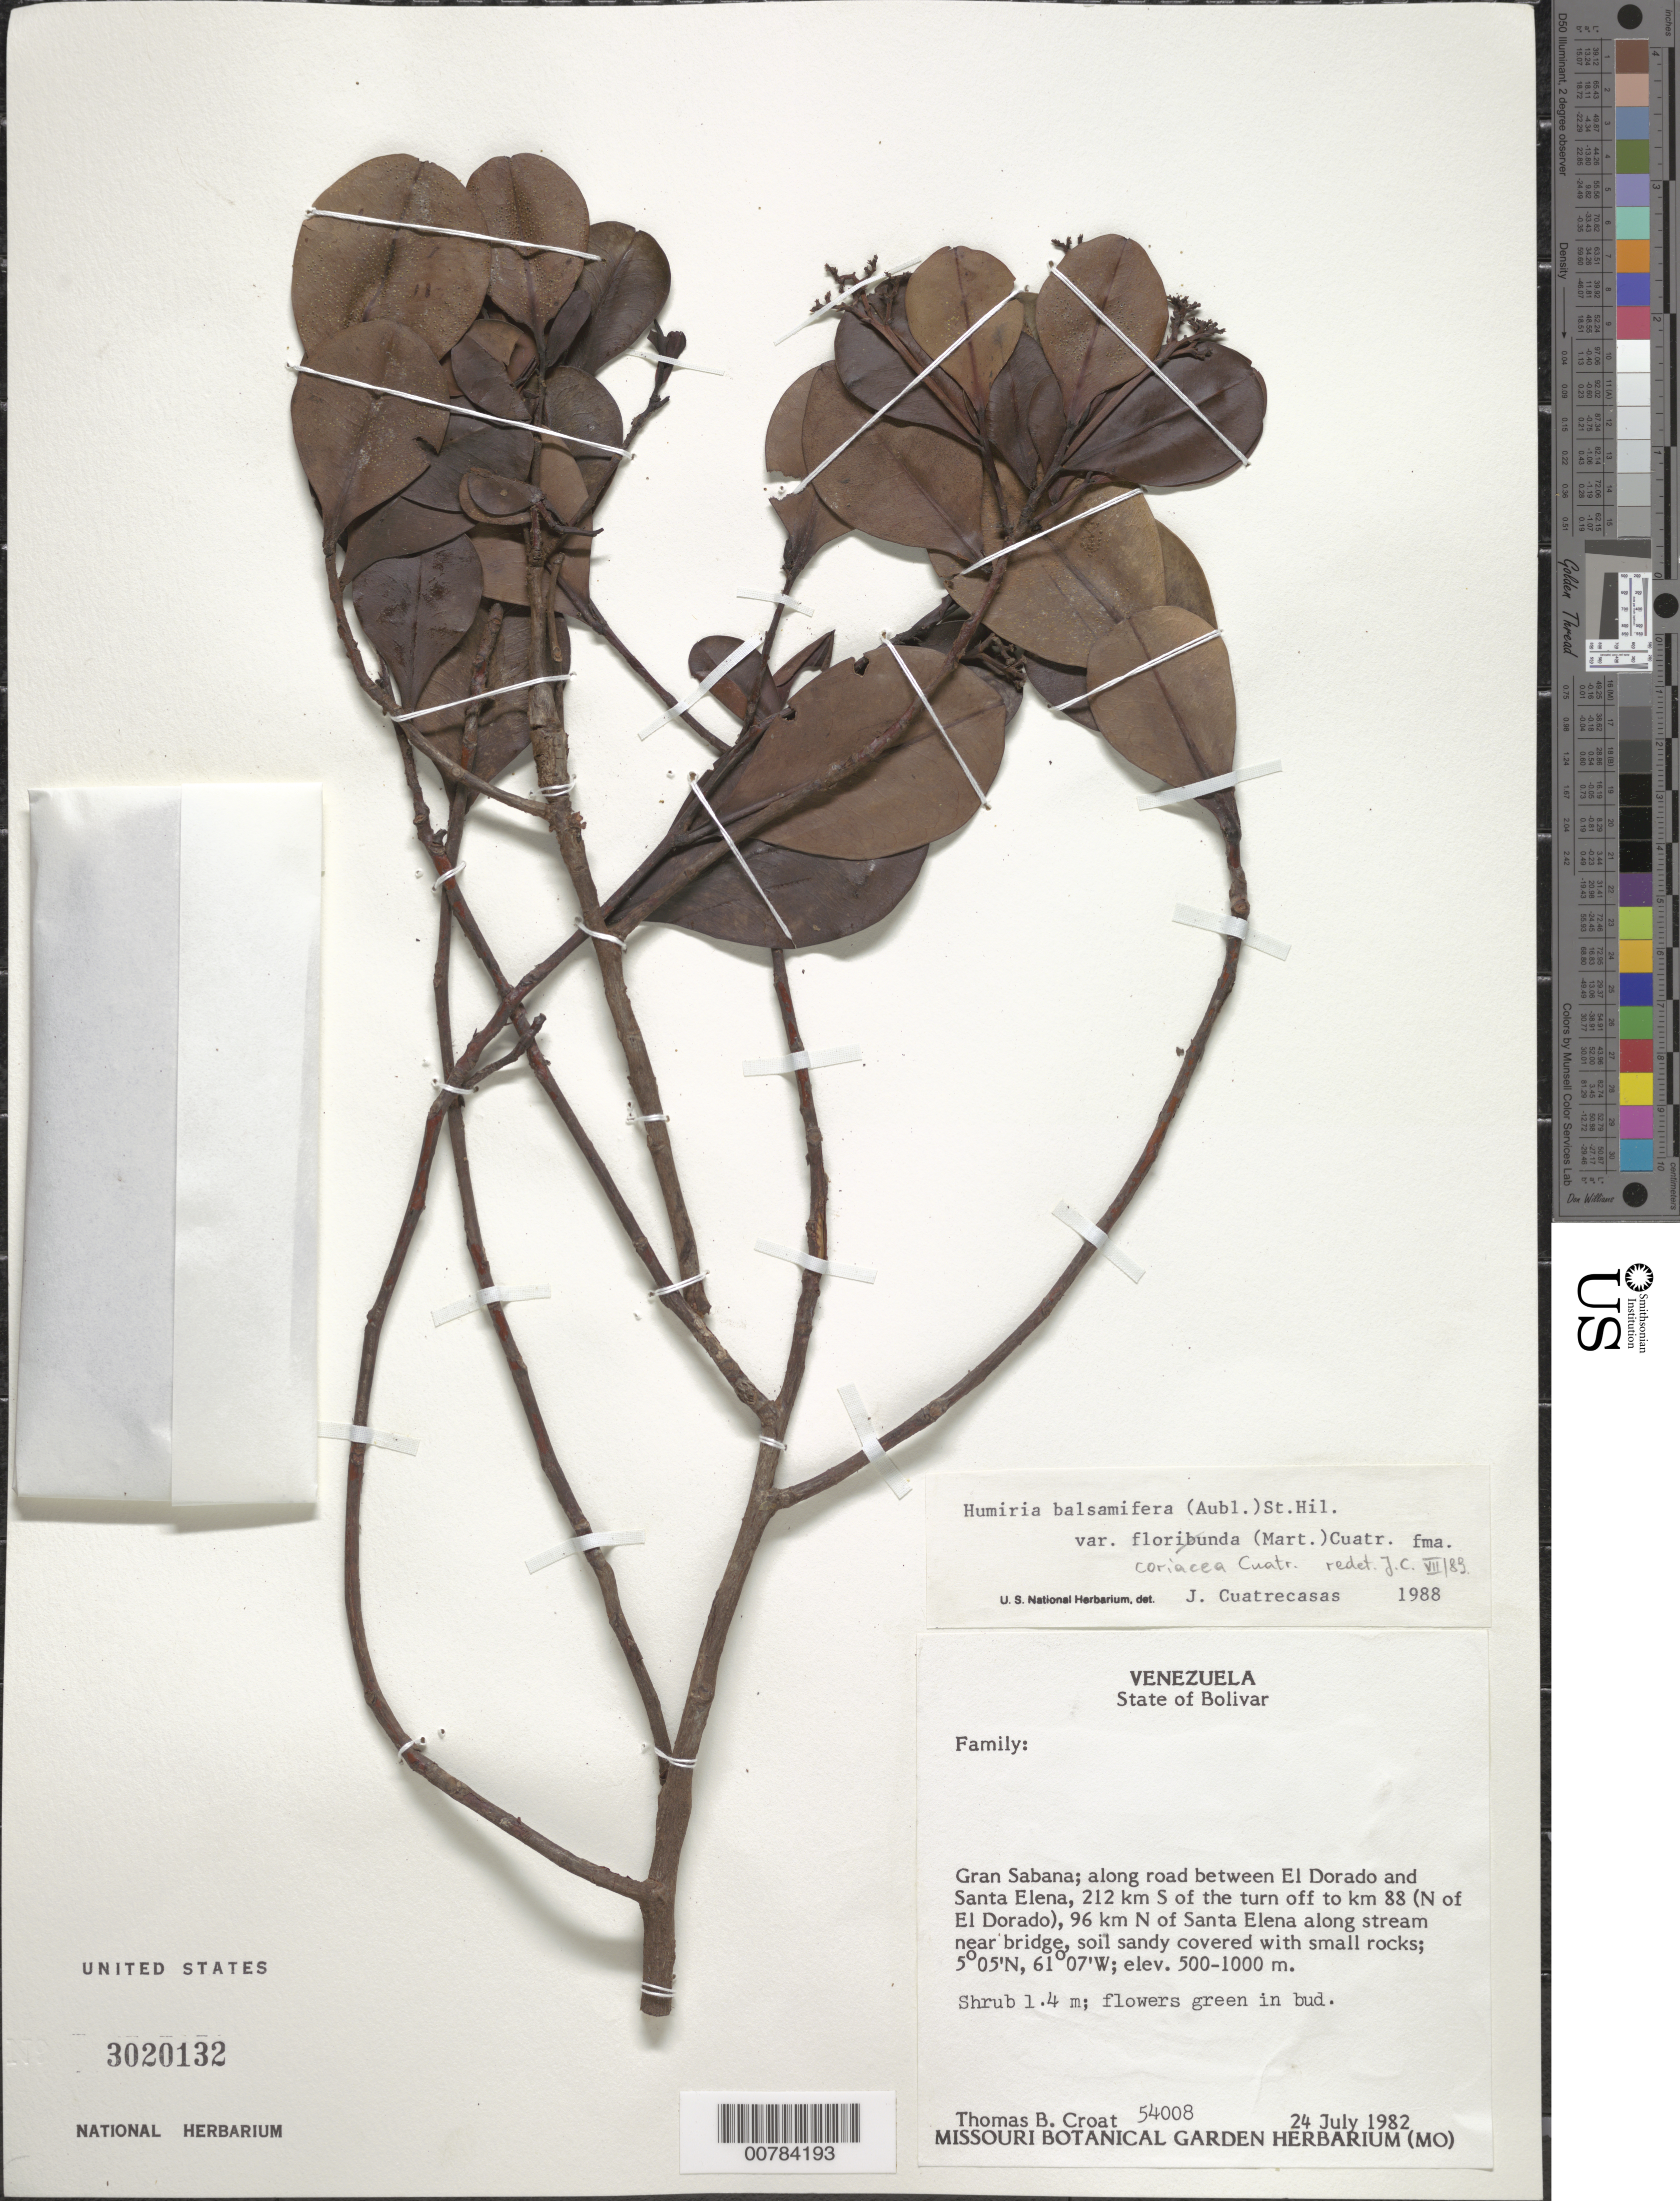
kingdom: Plantae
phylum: Tracheophyta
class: Magnoliopsida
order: Malpighiales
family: Humiriaceae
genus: Humiria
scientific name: Humiria balsamifera var. coriacea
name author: Cuatrec.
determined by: Cuatrecasas, J.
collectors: T. B. Croat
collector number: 54008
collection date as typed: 24-Jul-82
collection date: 1982-07-24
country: Venezuela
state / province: Bolívar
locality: Gran Sabana, road betw. El Dorado and Santa Elena, 212 km S of junct with km 88, 96 km N of Santa Elena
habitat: Along stream near bridge, soil sandy covered with small rocks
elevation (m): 500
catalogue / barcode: US 3020132